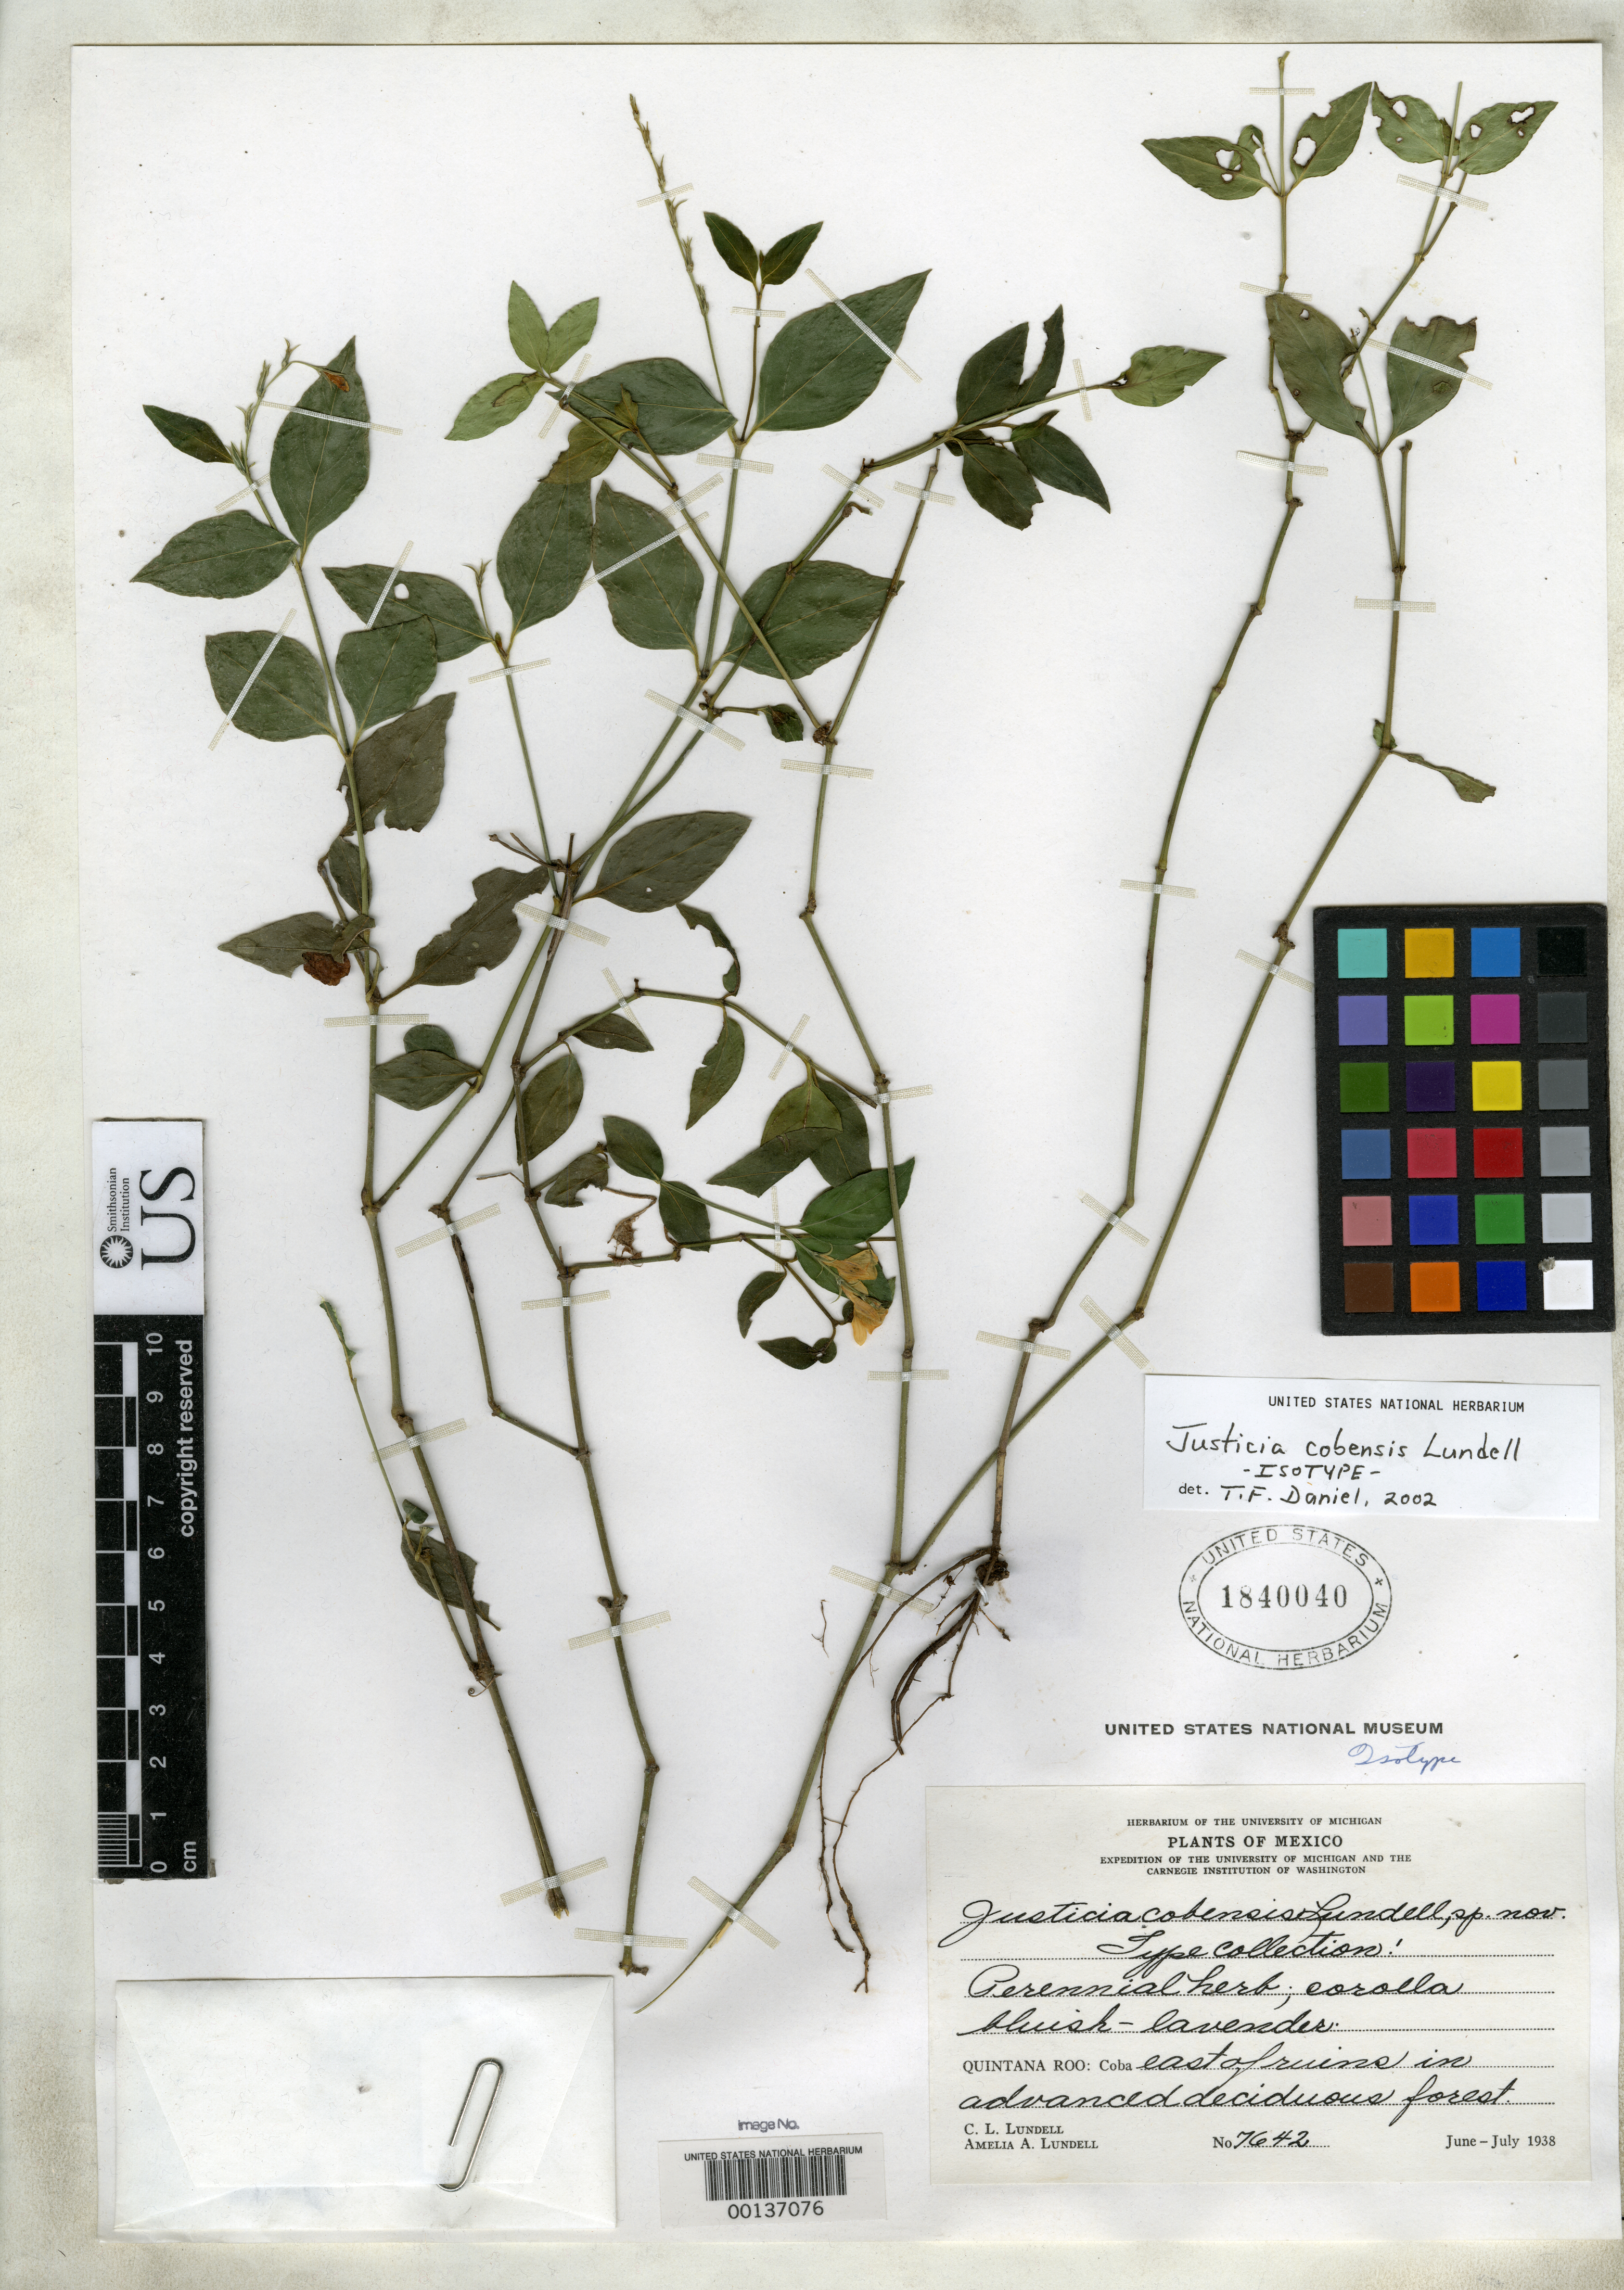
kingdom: Plantae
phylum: Tracheophyta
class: Magnoliopsida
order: Lamiales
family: Acanthaceae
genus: Justicia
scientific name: Justicia cobensis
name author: Lundell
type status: Isotype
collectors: C. L. Lundell & A. A. Lundell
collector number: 7642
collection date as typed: Jun 1938 to -- Jul 1938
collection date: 1938-06/1938-07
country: Mexico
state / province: Quintana Roo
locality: Coba.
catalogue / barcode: US 1840040